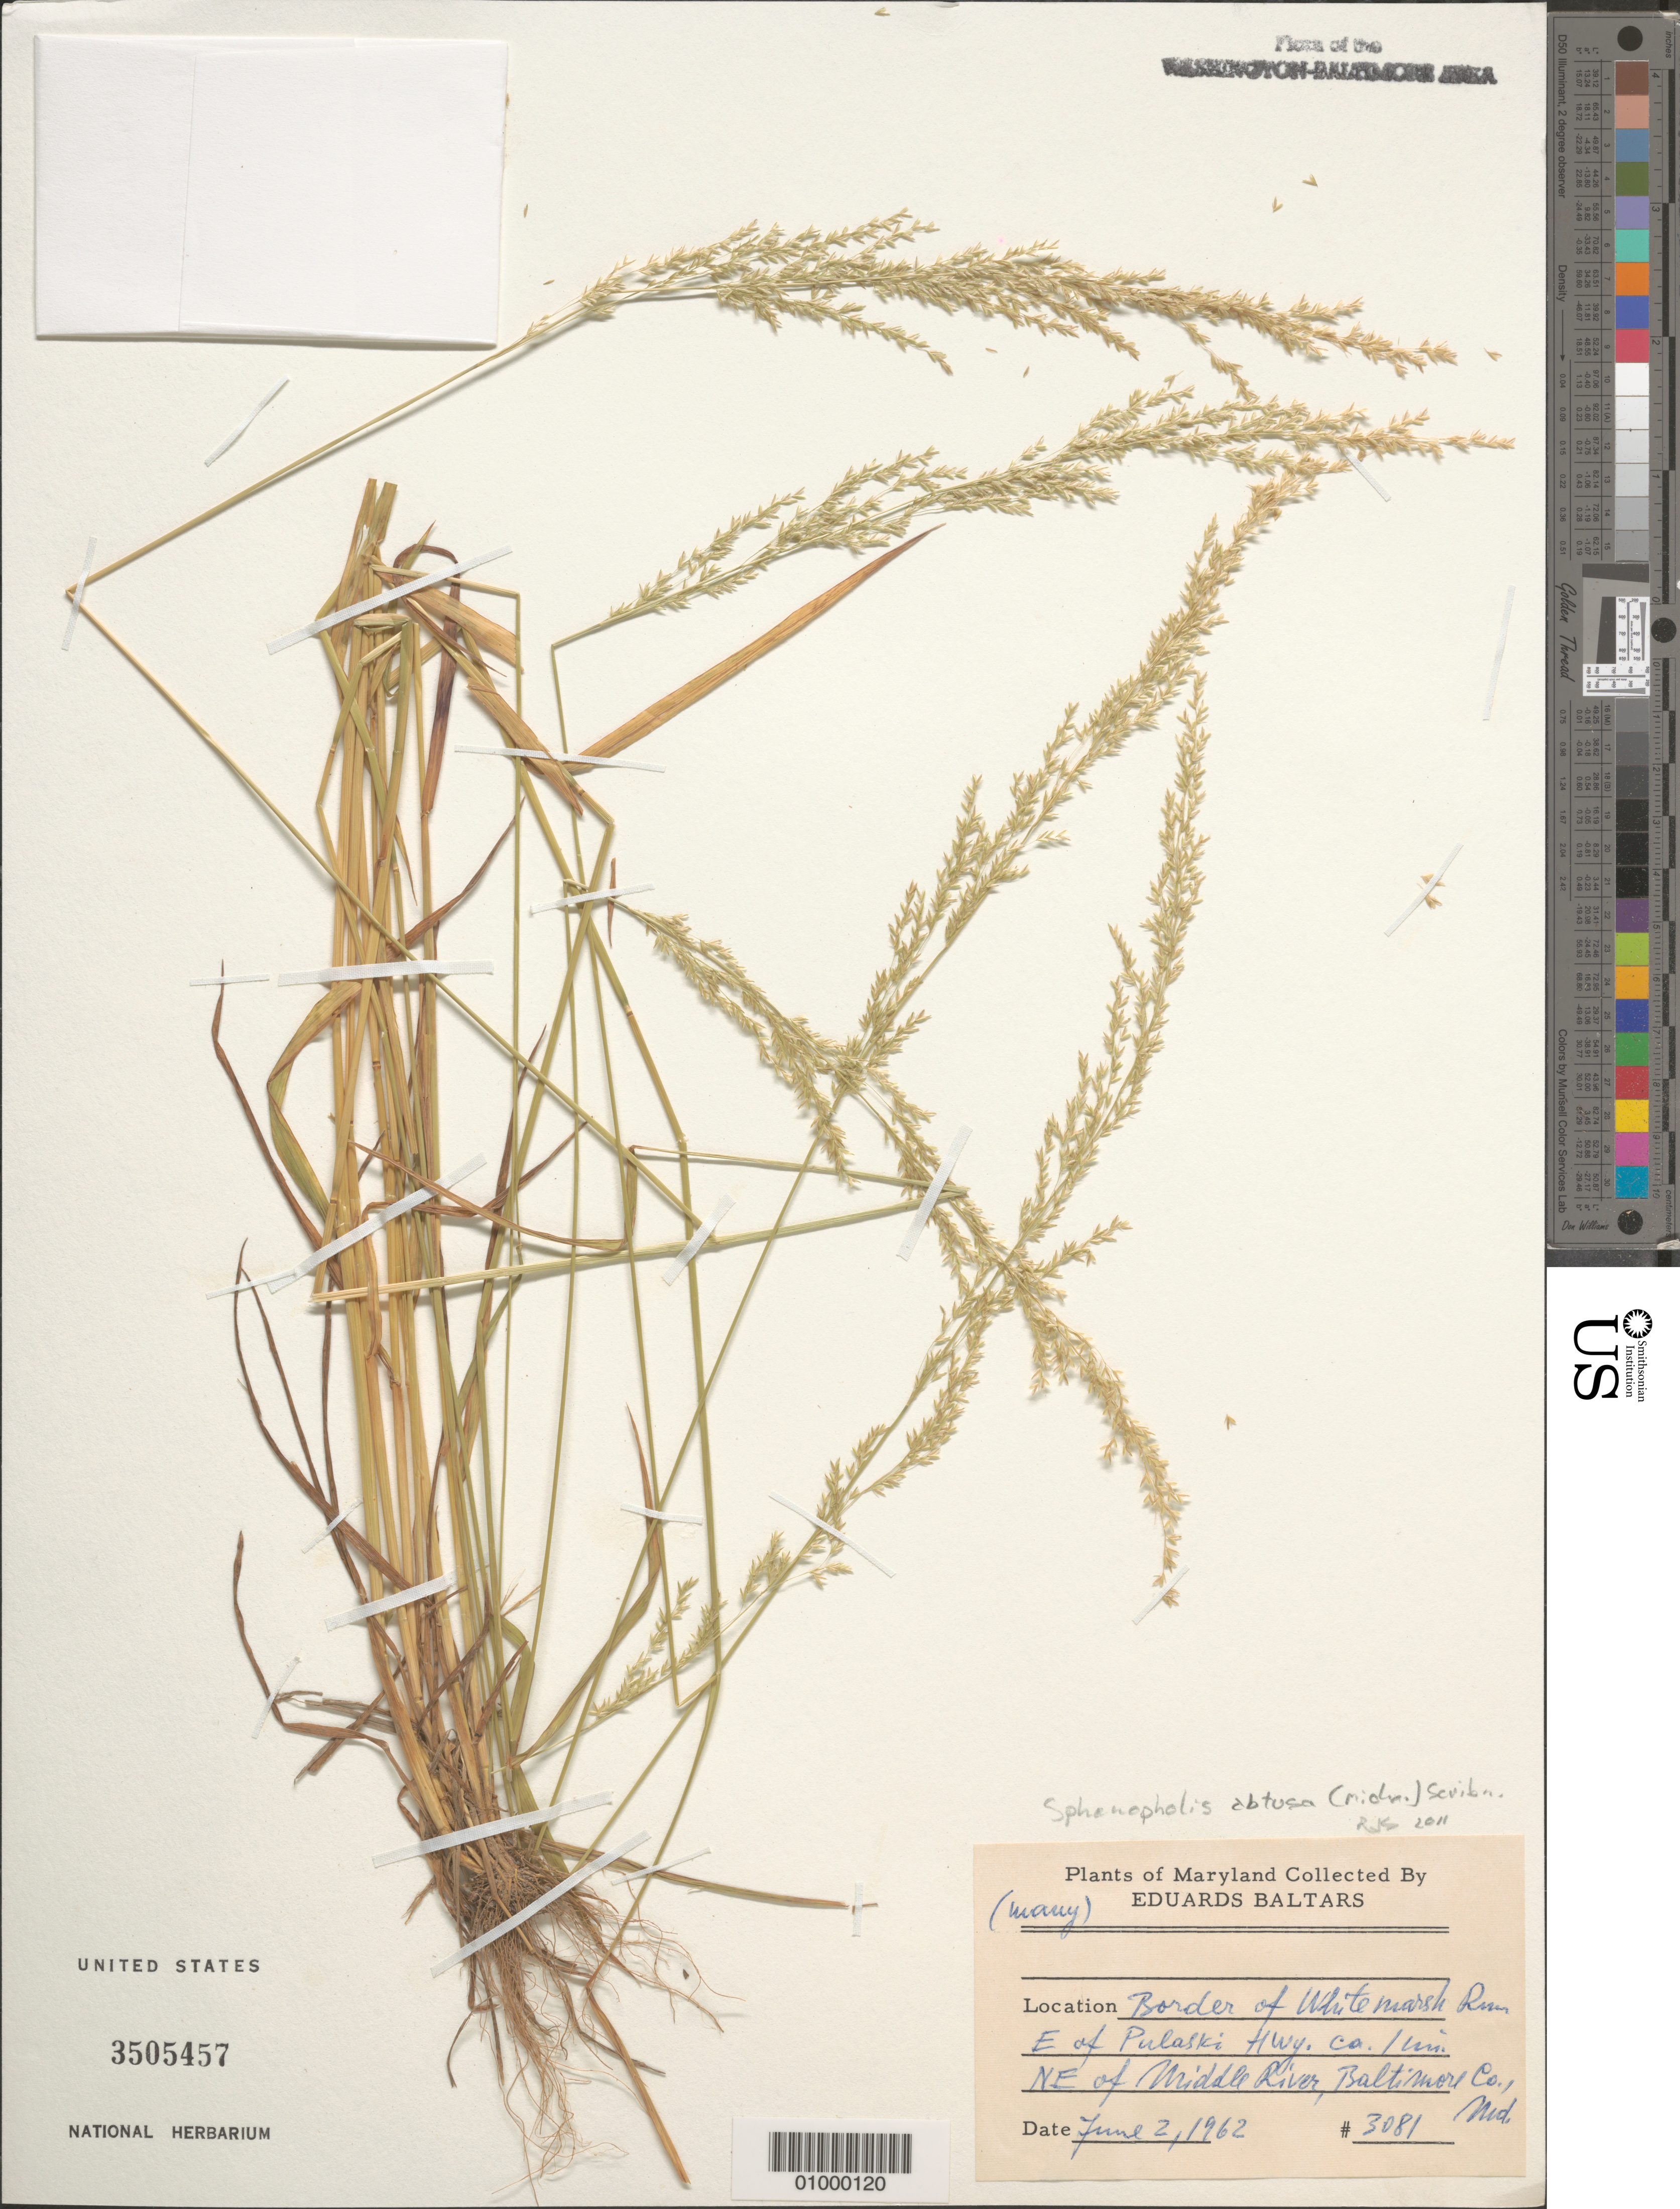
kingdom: Plantae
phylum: Tracheophyta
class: Liliopsida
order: Poales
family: Poaceae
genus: Sphenopholis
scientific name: Sphenopholis obtusata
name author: (Michx.) Scribn.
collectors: E. Baltars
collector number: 3081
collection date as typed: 02 Jun 1962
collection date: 1962-06-02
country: United States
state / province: Maryland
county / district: Baltimore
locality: Whitemarsh Run, E of Pulaski Hwy., NE of middle River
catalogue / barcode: US 3505457